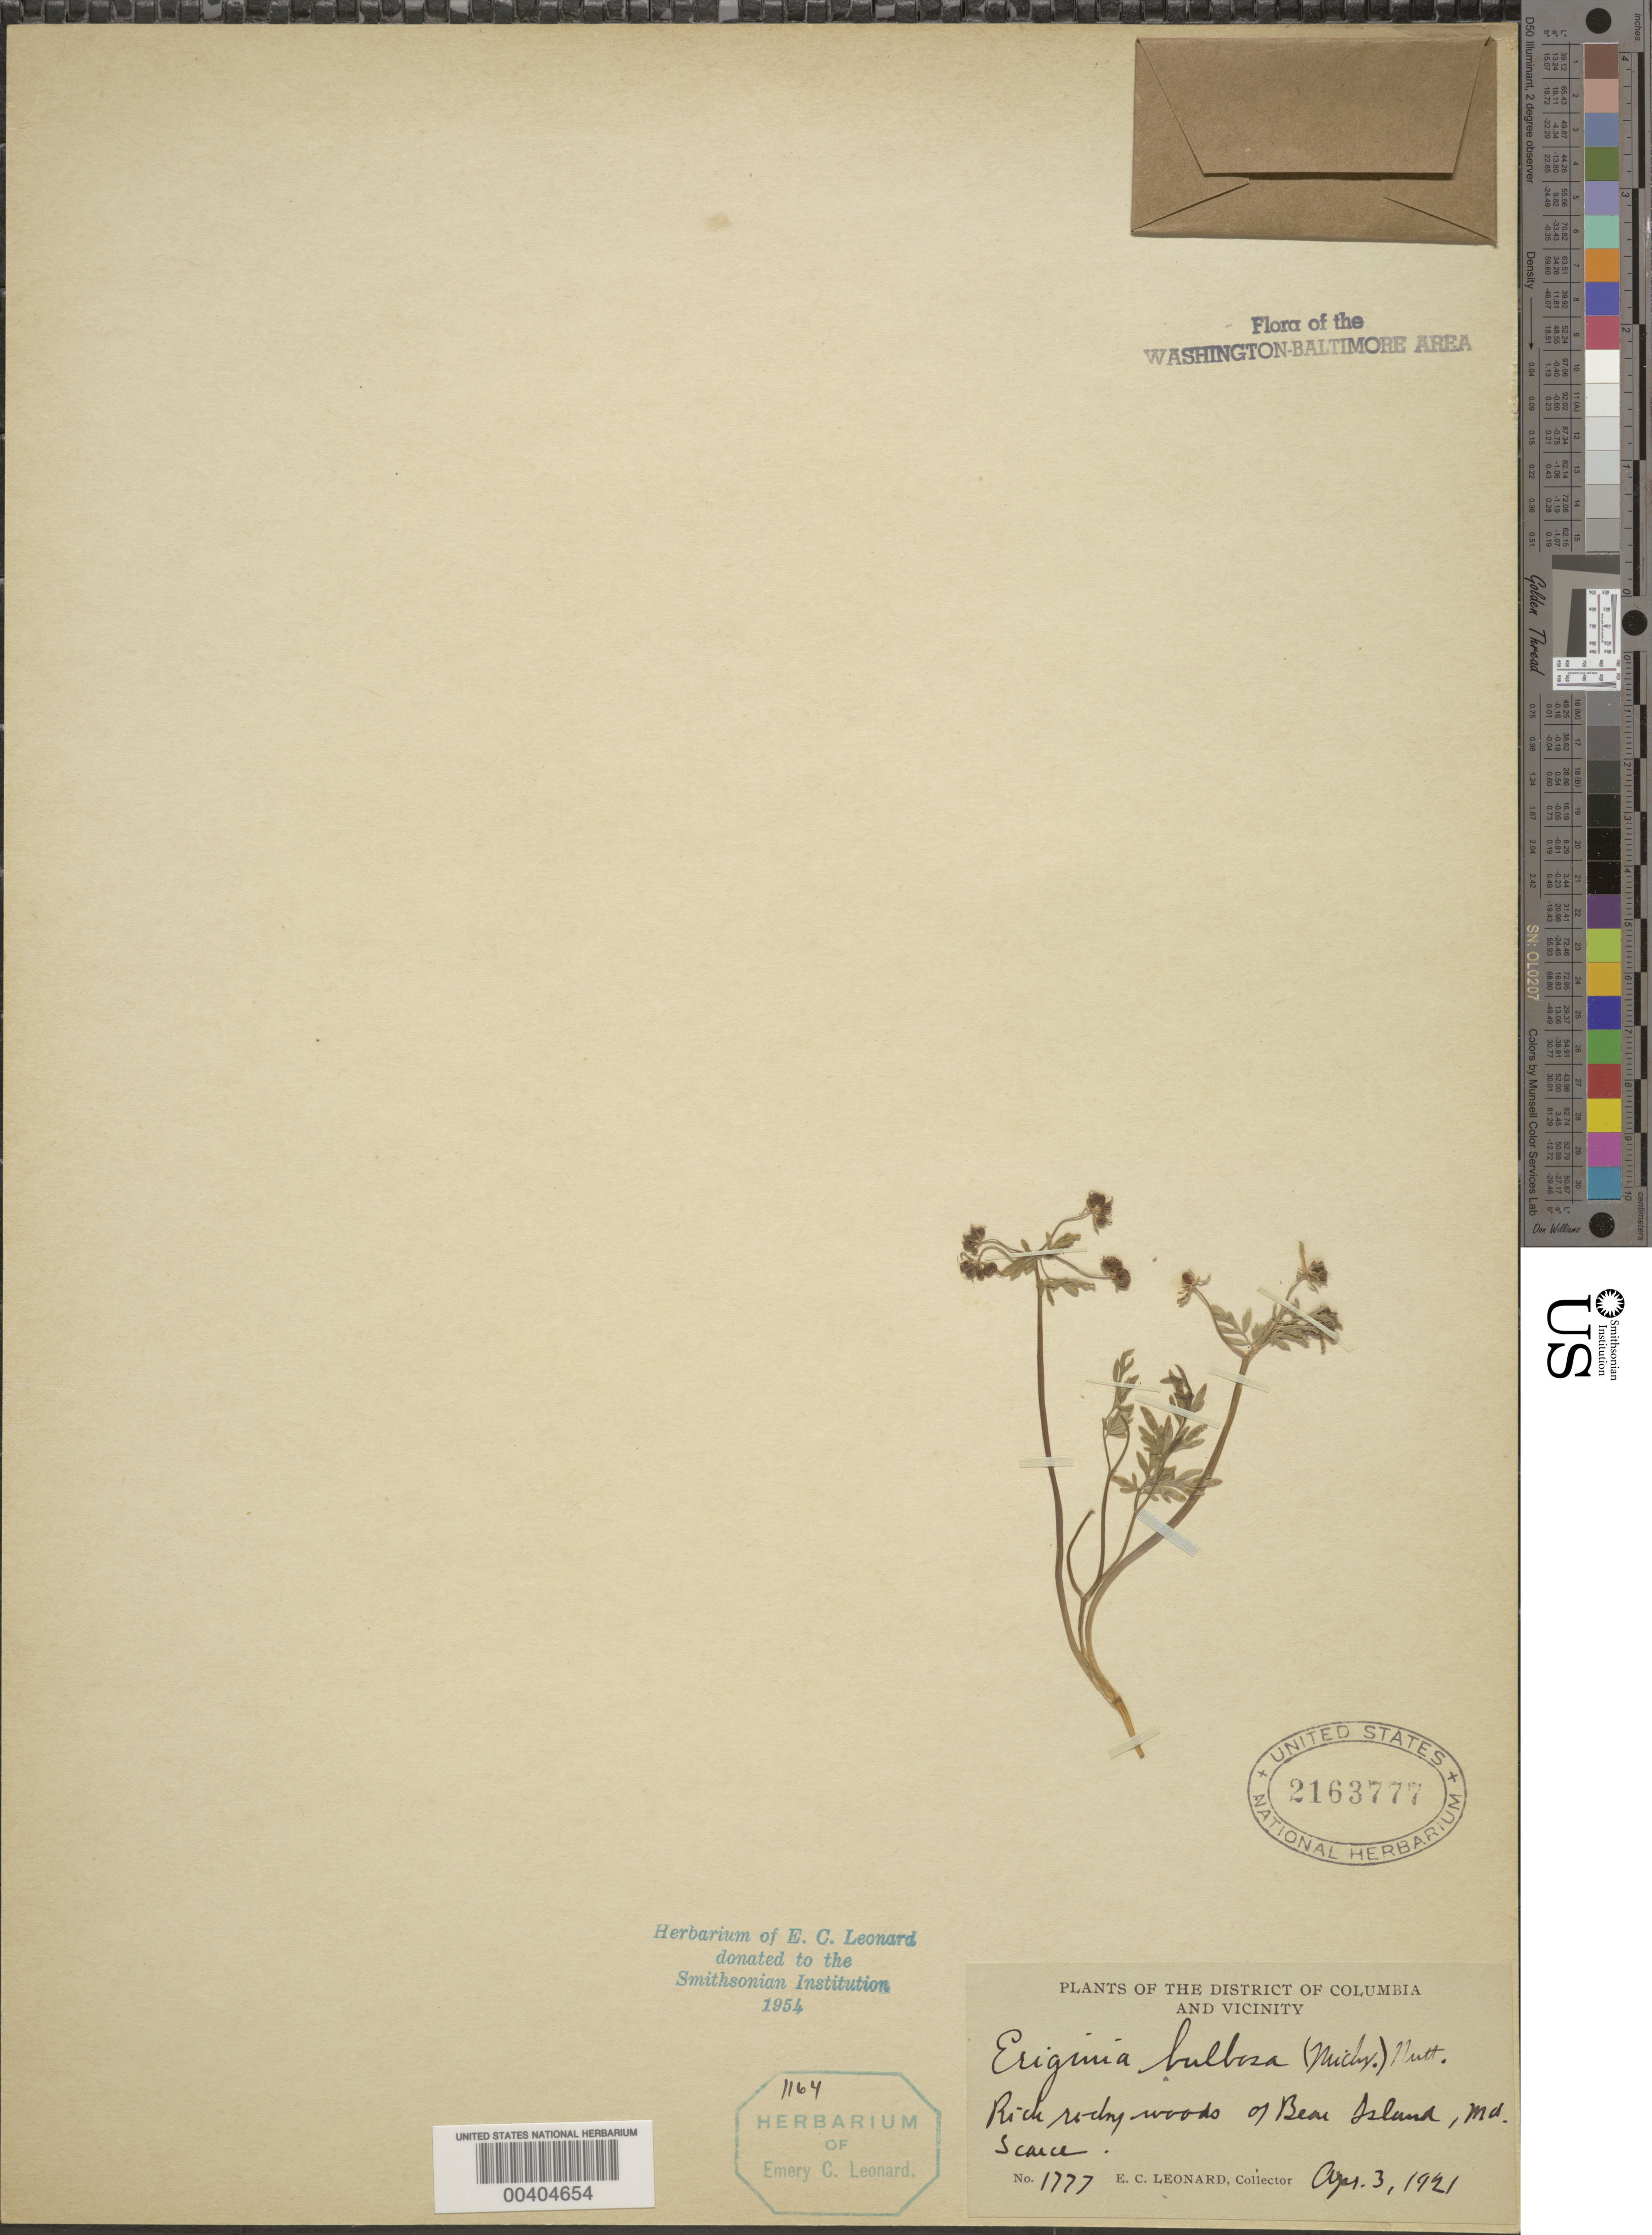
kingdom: Plantae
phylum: Tracheophyta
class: Magnoliopsida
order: Apiales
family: Apiaceae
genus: Erigenia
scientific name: Erigenia bulbosa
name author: (Michx.) Nutt.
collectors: E. C. Leonard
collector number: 1777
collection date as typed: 03 Apr 1921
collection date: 1921-04-03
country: United States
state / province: Maryland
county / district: Montgomery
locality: Bear Island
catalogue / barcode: US 2163777